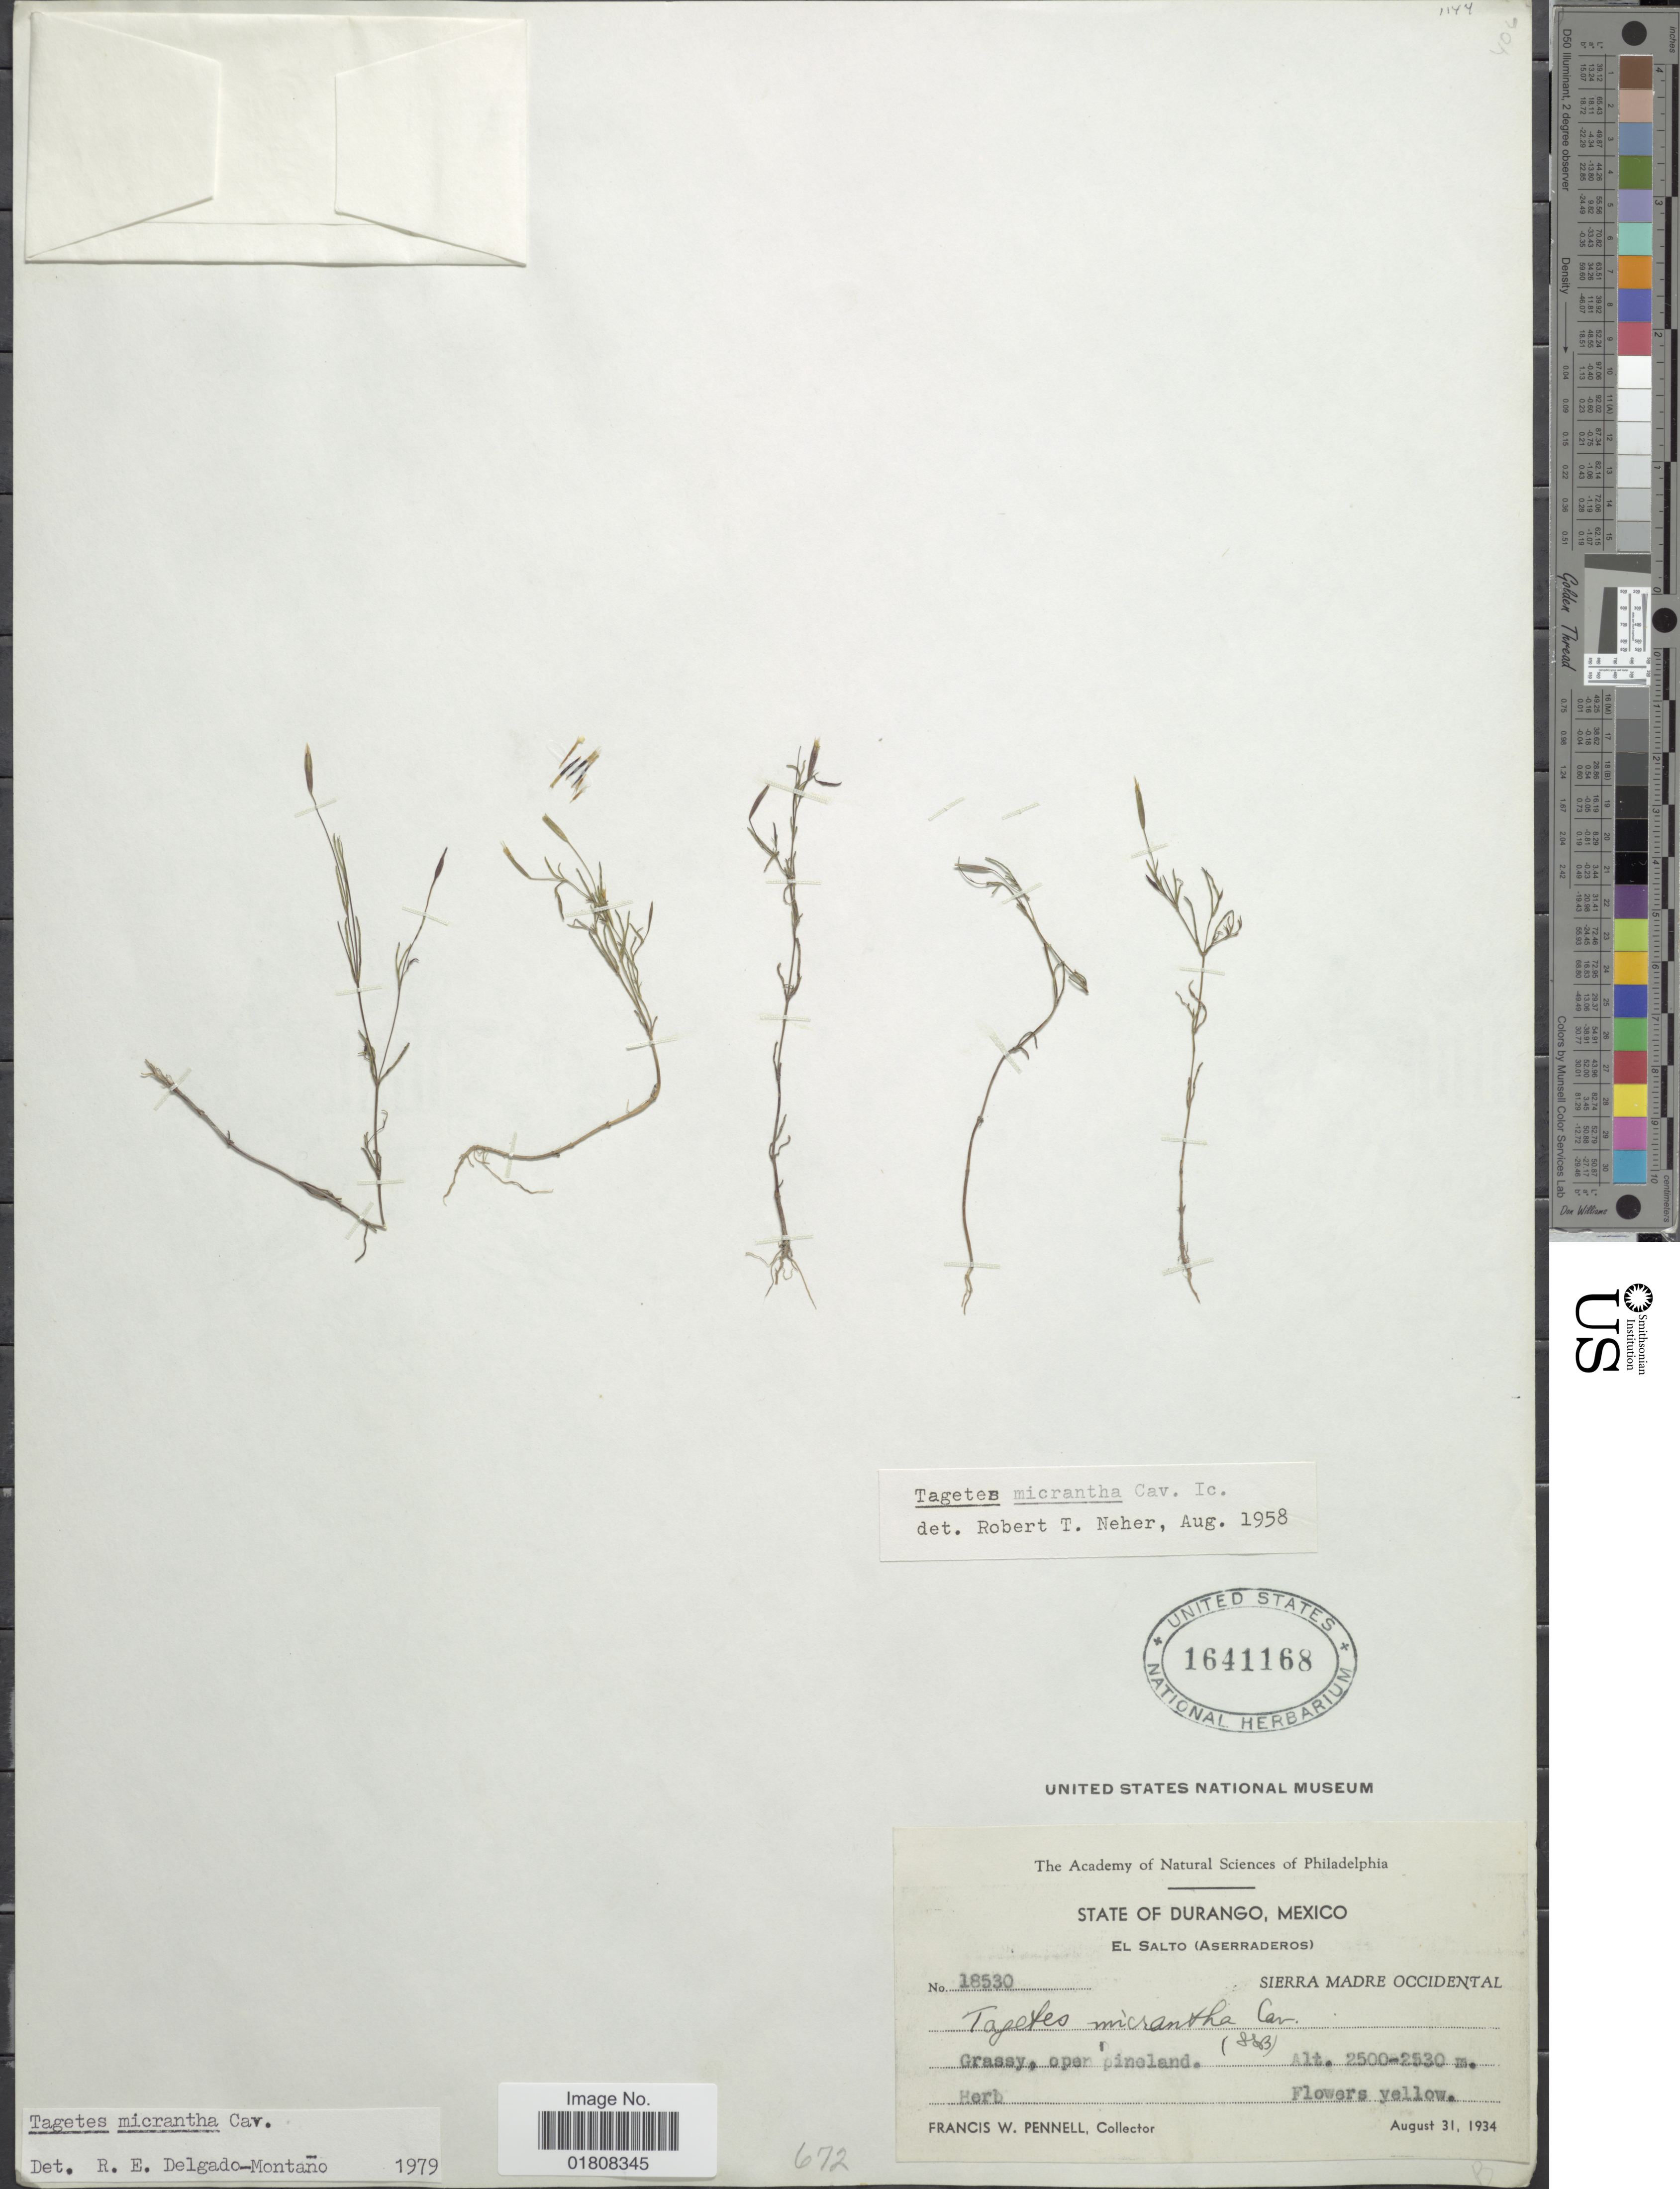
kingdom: Plantae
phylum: Tracheophyta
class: Magnoliopsida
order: Asterales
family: Asteraceae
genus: Tagetes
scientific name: Tagetes micrantha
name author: Cav.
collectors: F. W. Pennell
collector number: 18530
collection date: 1934-08-31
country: Mexico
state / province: Durango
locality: El Salto (Aserraderos), Sierra Madre Occidental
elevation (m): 2500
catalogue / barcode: US 1641168